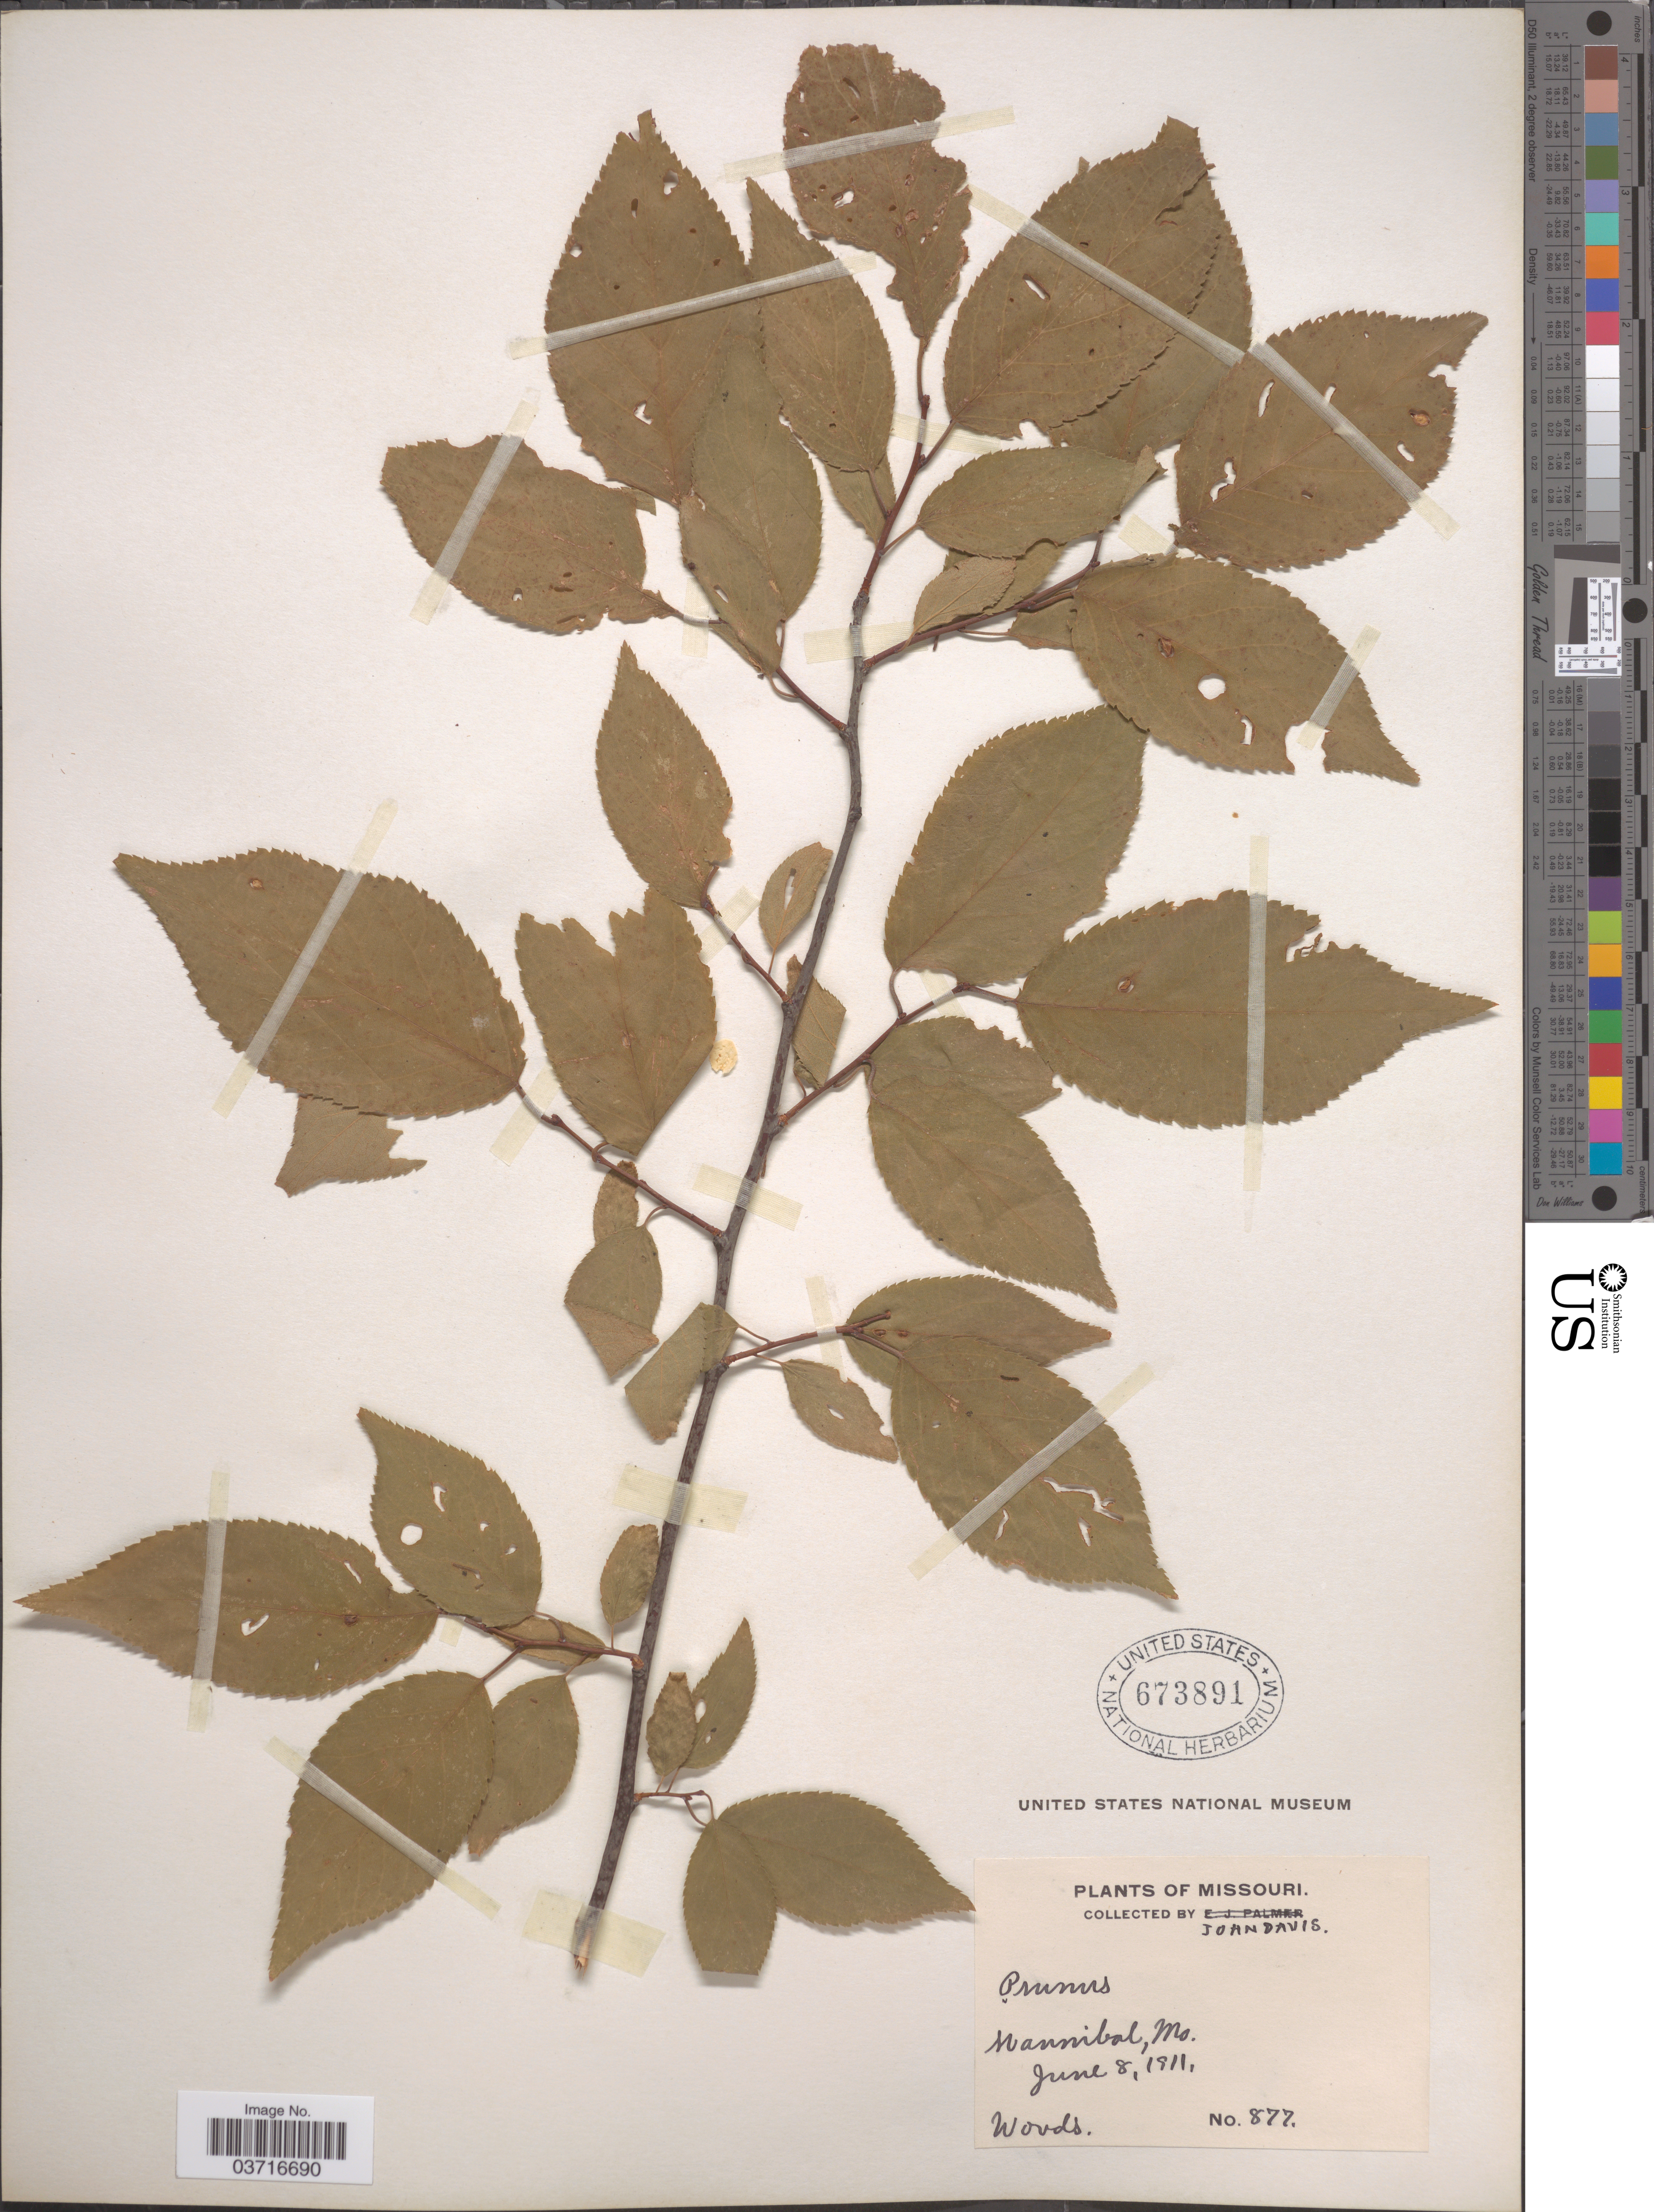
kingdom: Plantae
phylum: Tracheophyta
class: Magnoliopsida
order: Rosales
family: Rosaceae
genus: Prunus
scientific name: Prunus sp.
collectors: J. Davis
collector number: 877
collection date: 1911-06-08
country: United States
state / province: Missouri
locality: Hannibal.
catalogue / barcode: US 673891